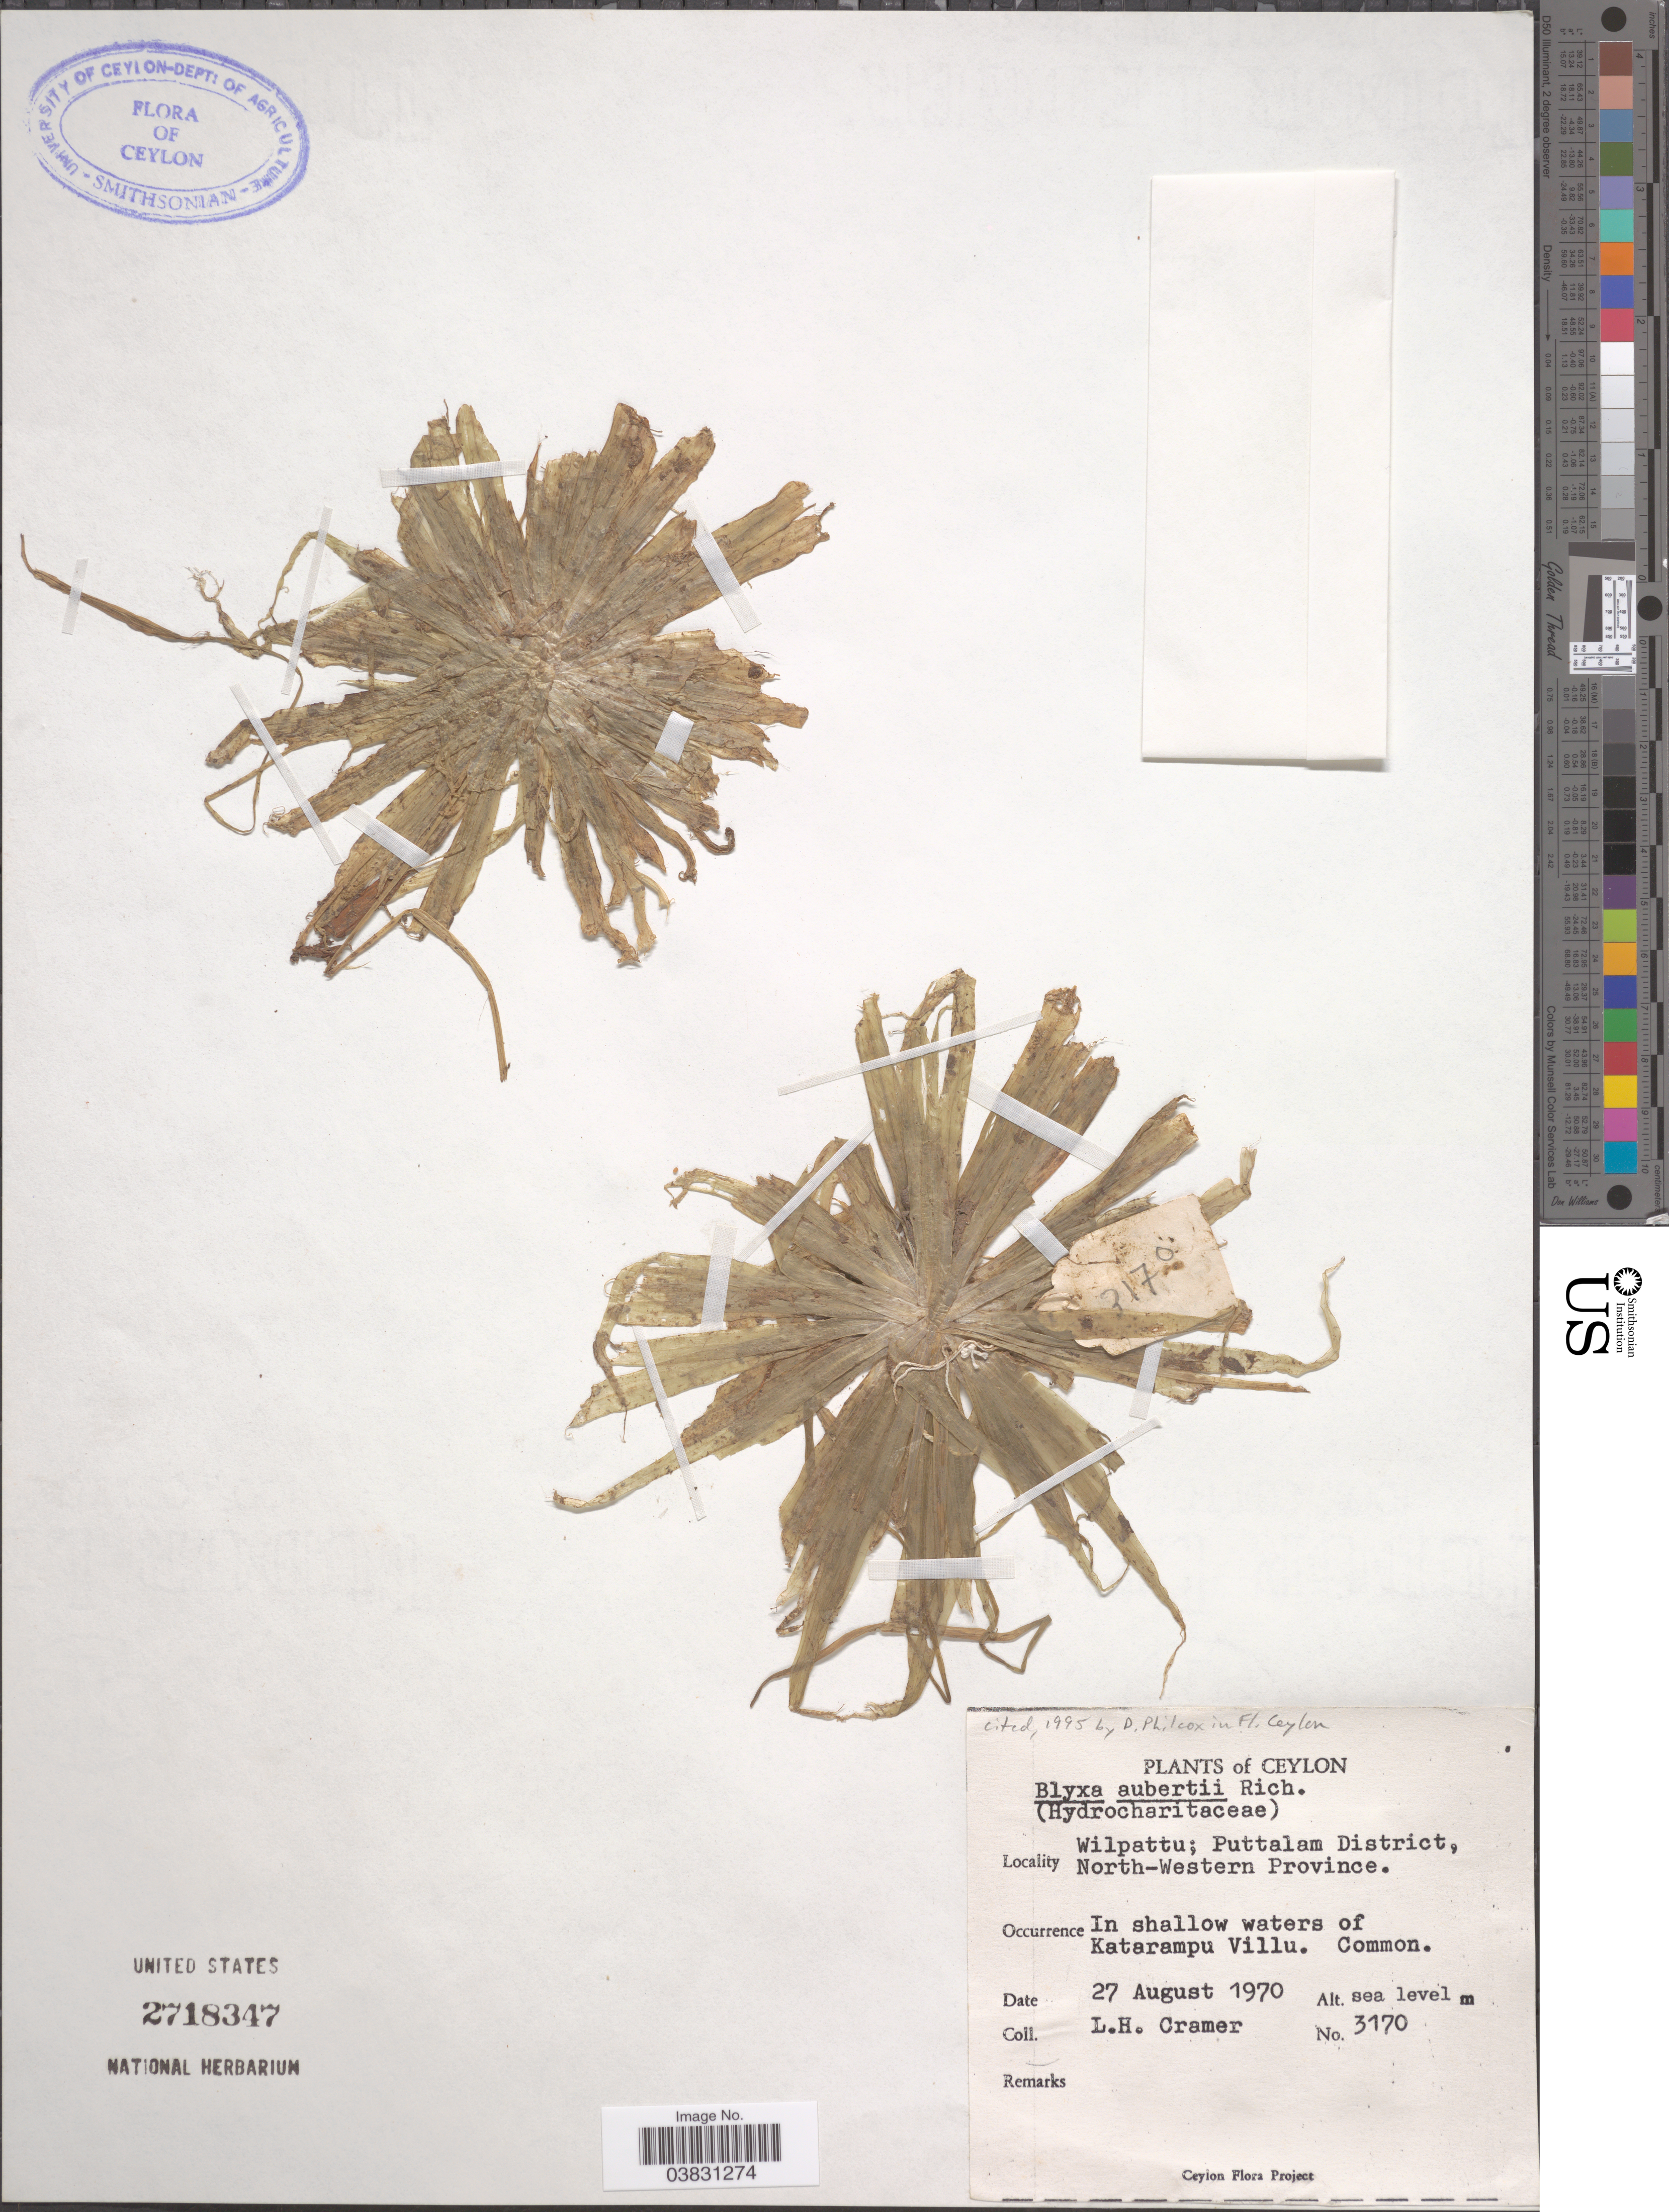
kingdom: Plantae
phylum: Tracheophyta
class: Liliopsida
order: Alismatales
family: Hydrocharitaceae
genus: Blyxa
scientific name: Blyxa aubertii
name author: Rich.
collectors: L. H. Cramer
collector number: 3170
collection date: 1970-08-27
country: Sri Lanka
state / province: North Western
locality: Ceylon. Wilpattu; Puttalam District. In shallow waters of Katarampu Villu.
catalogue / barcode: US 2718347